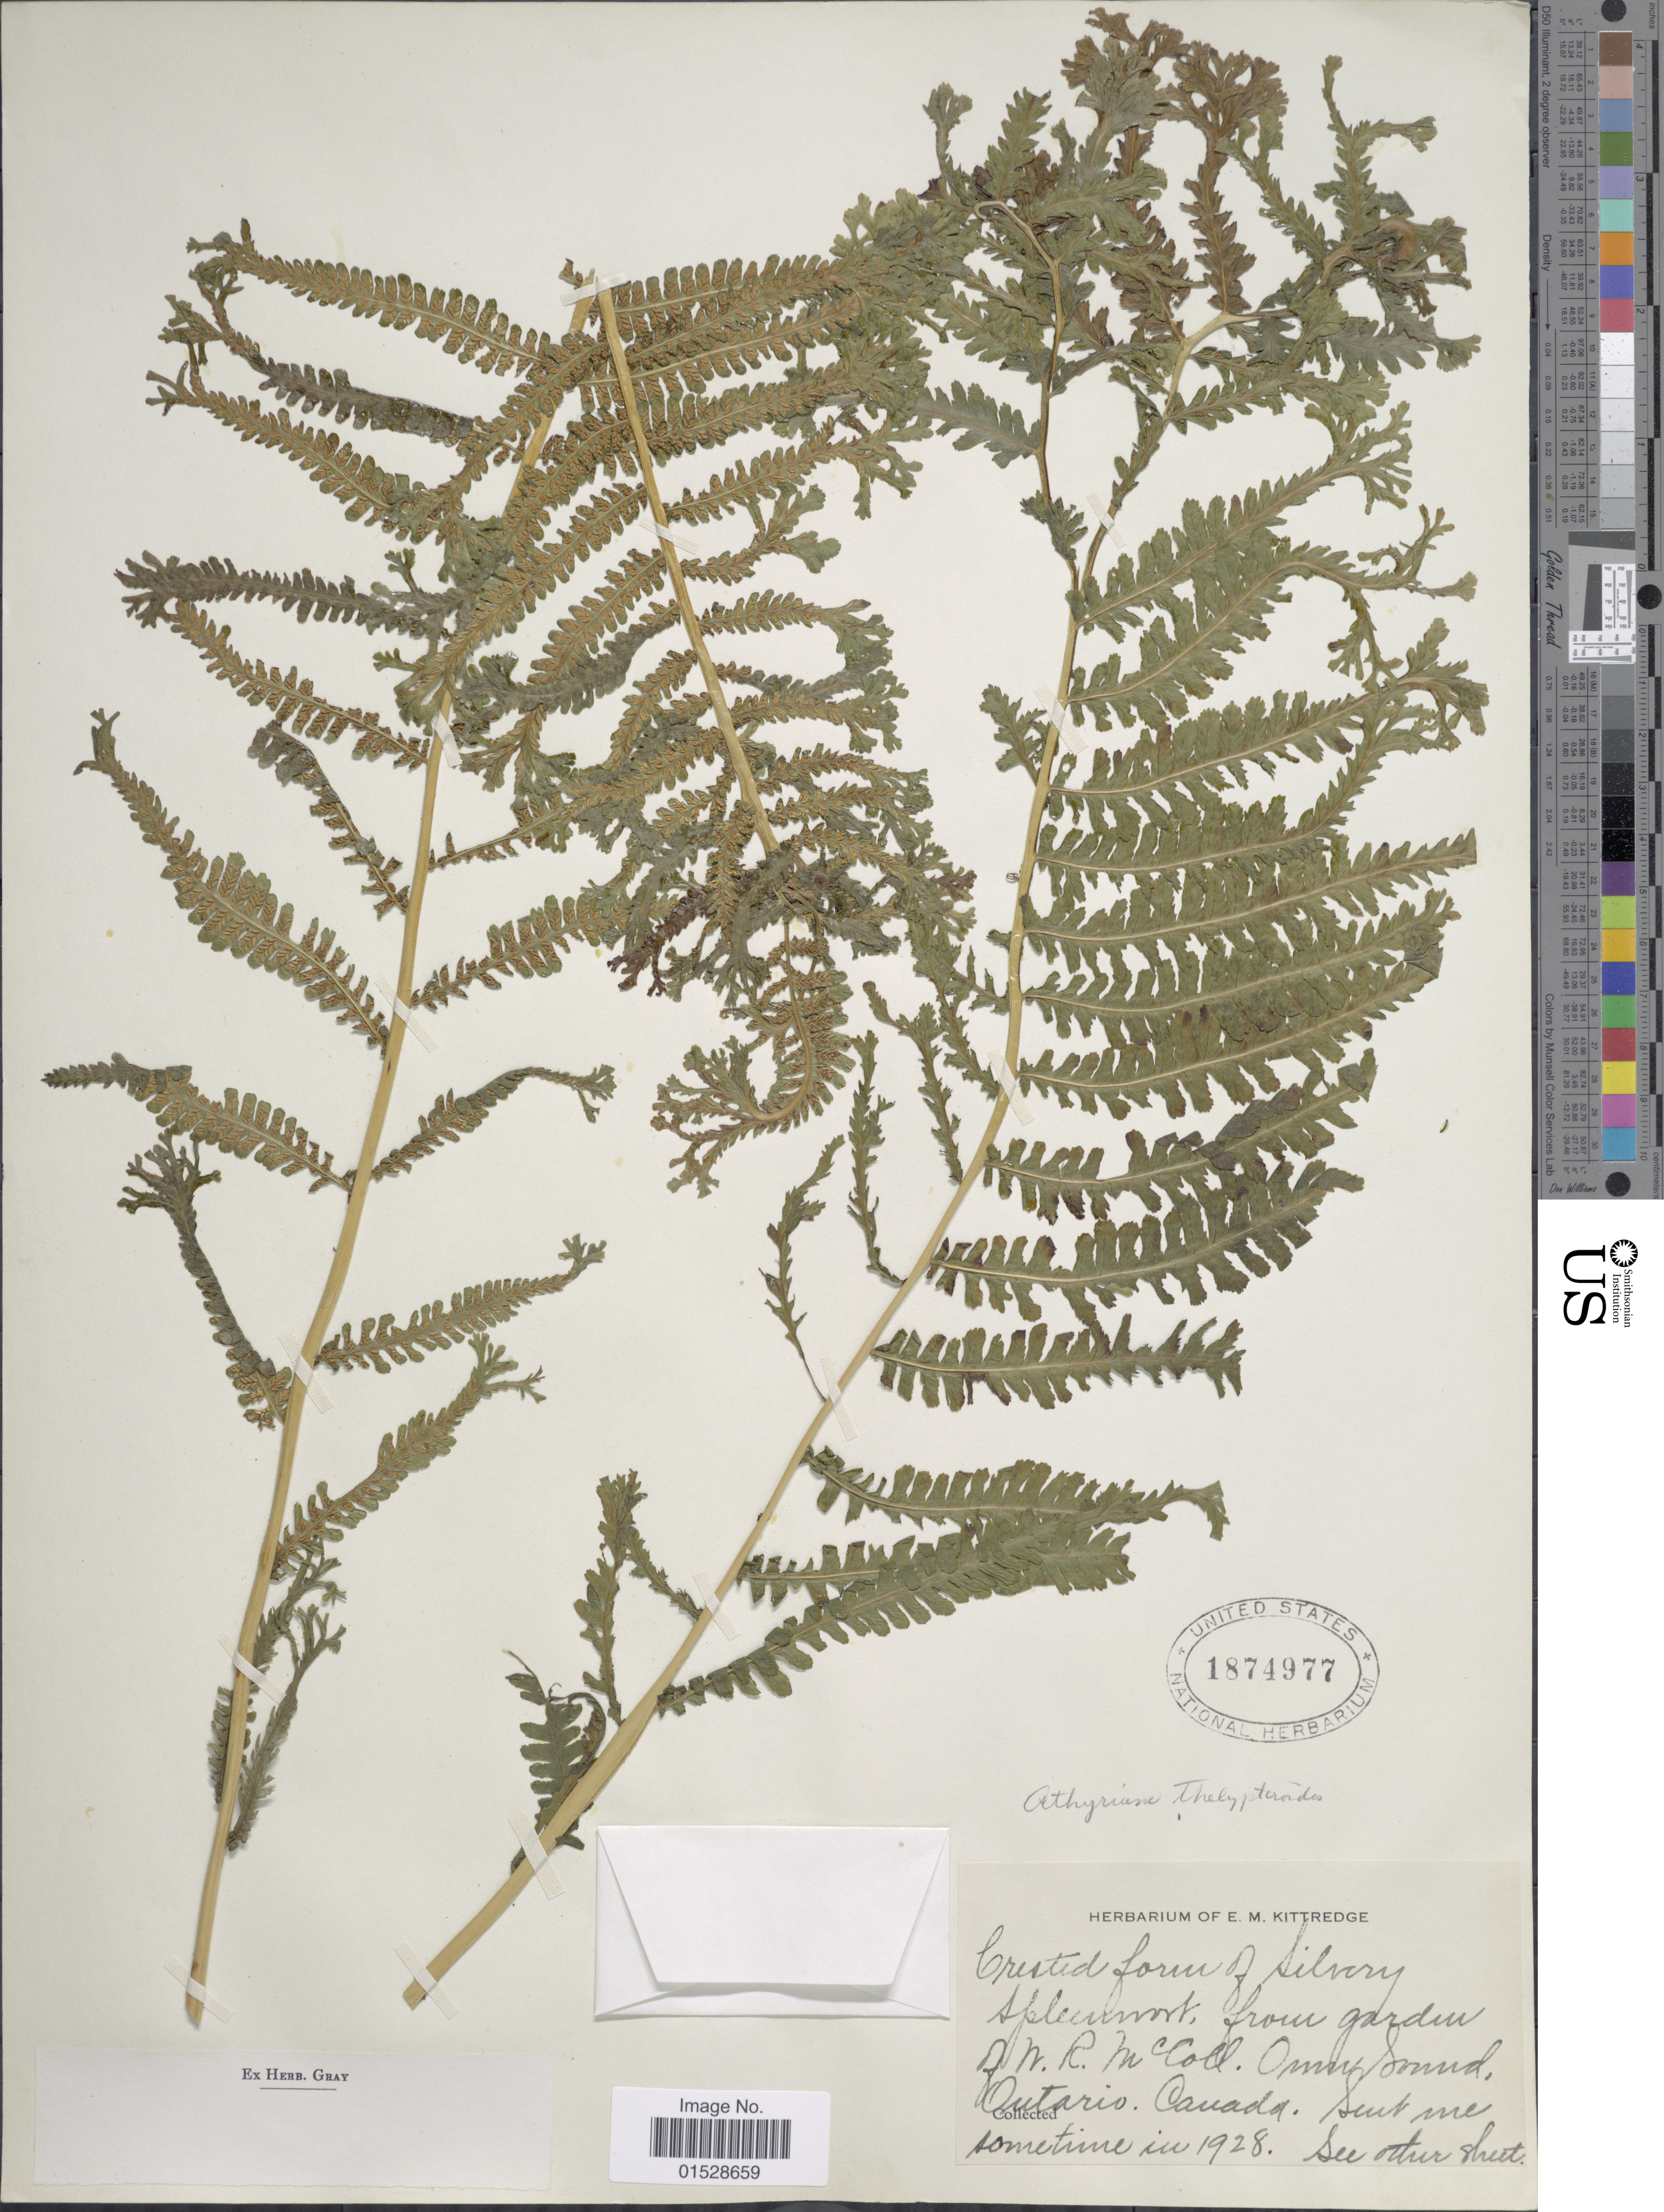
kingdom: Plantae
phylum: Tracheophyta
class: Polypodiopsida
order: Polypodiales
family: Athyriaceae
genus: Deparia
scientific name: Deparia acrostichoides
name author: (Sw.) M. Kato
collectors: ex herb. of E. M. Kittredge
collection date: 1928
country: Canada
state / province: Ontario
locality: From garden of W.R. McColl, Owen Sound, Ontario, Canada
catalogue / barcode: US 1874977